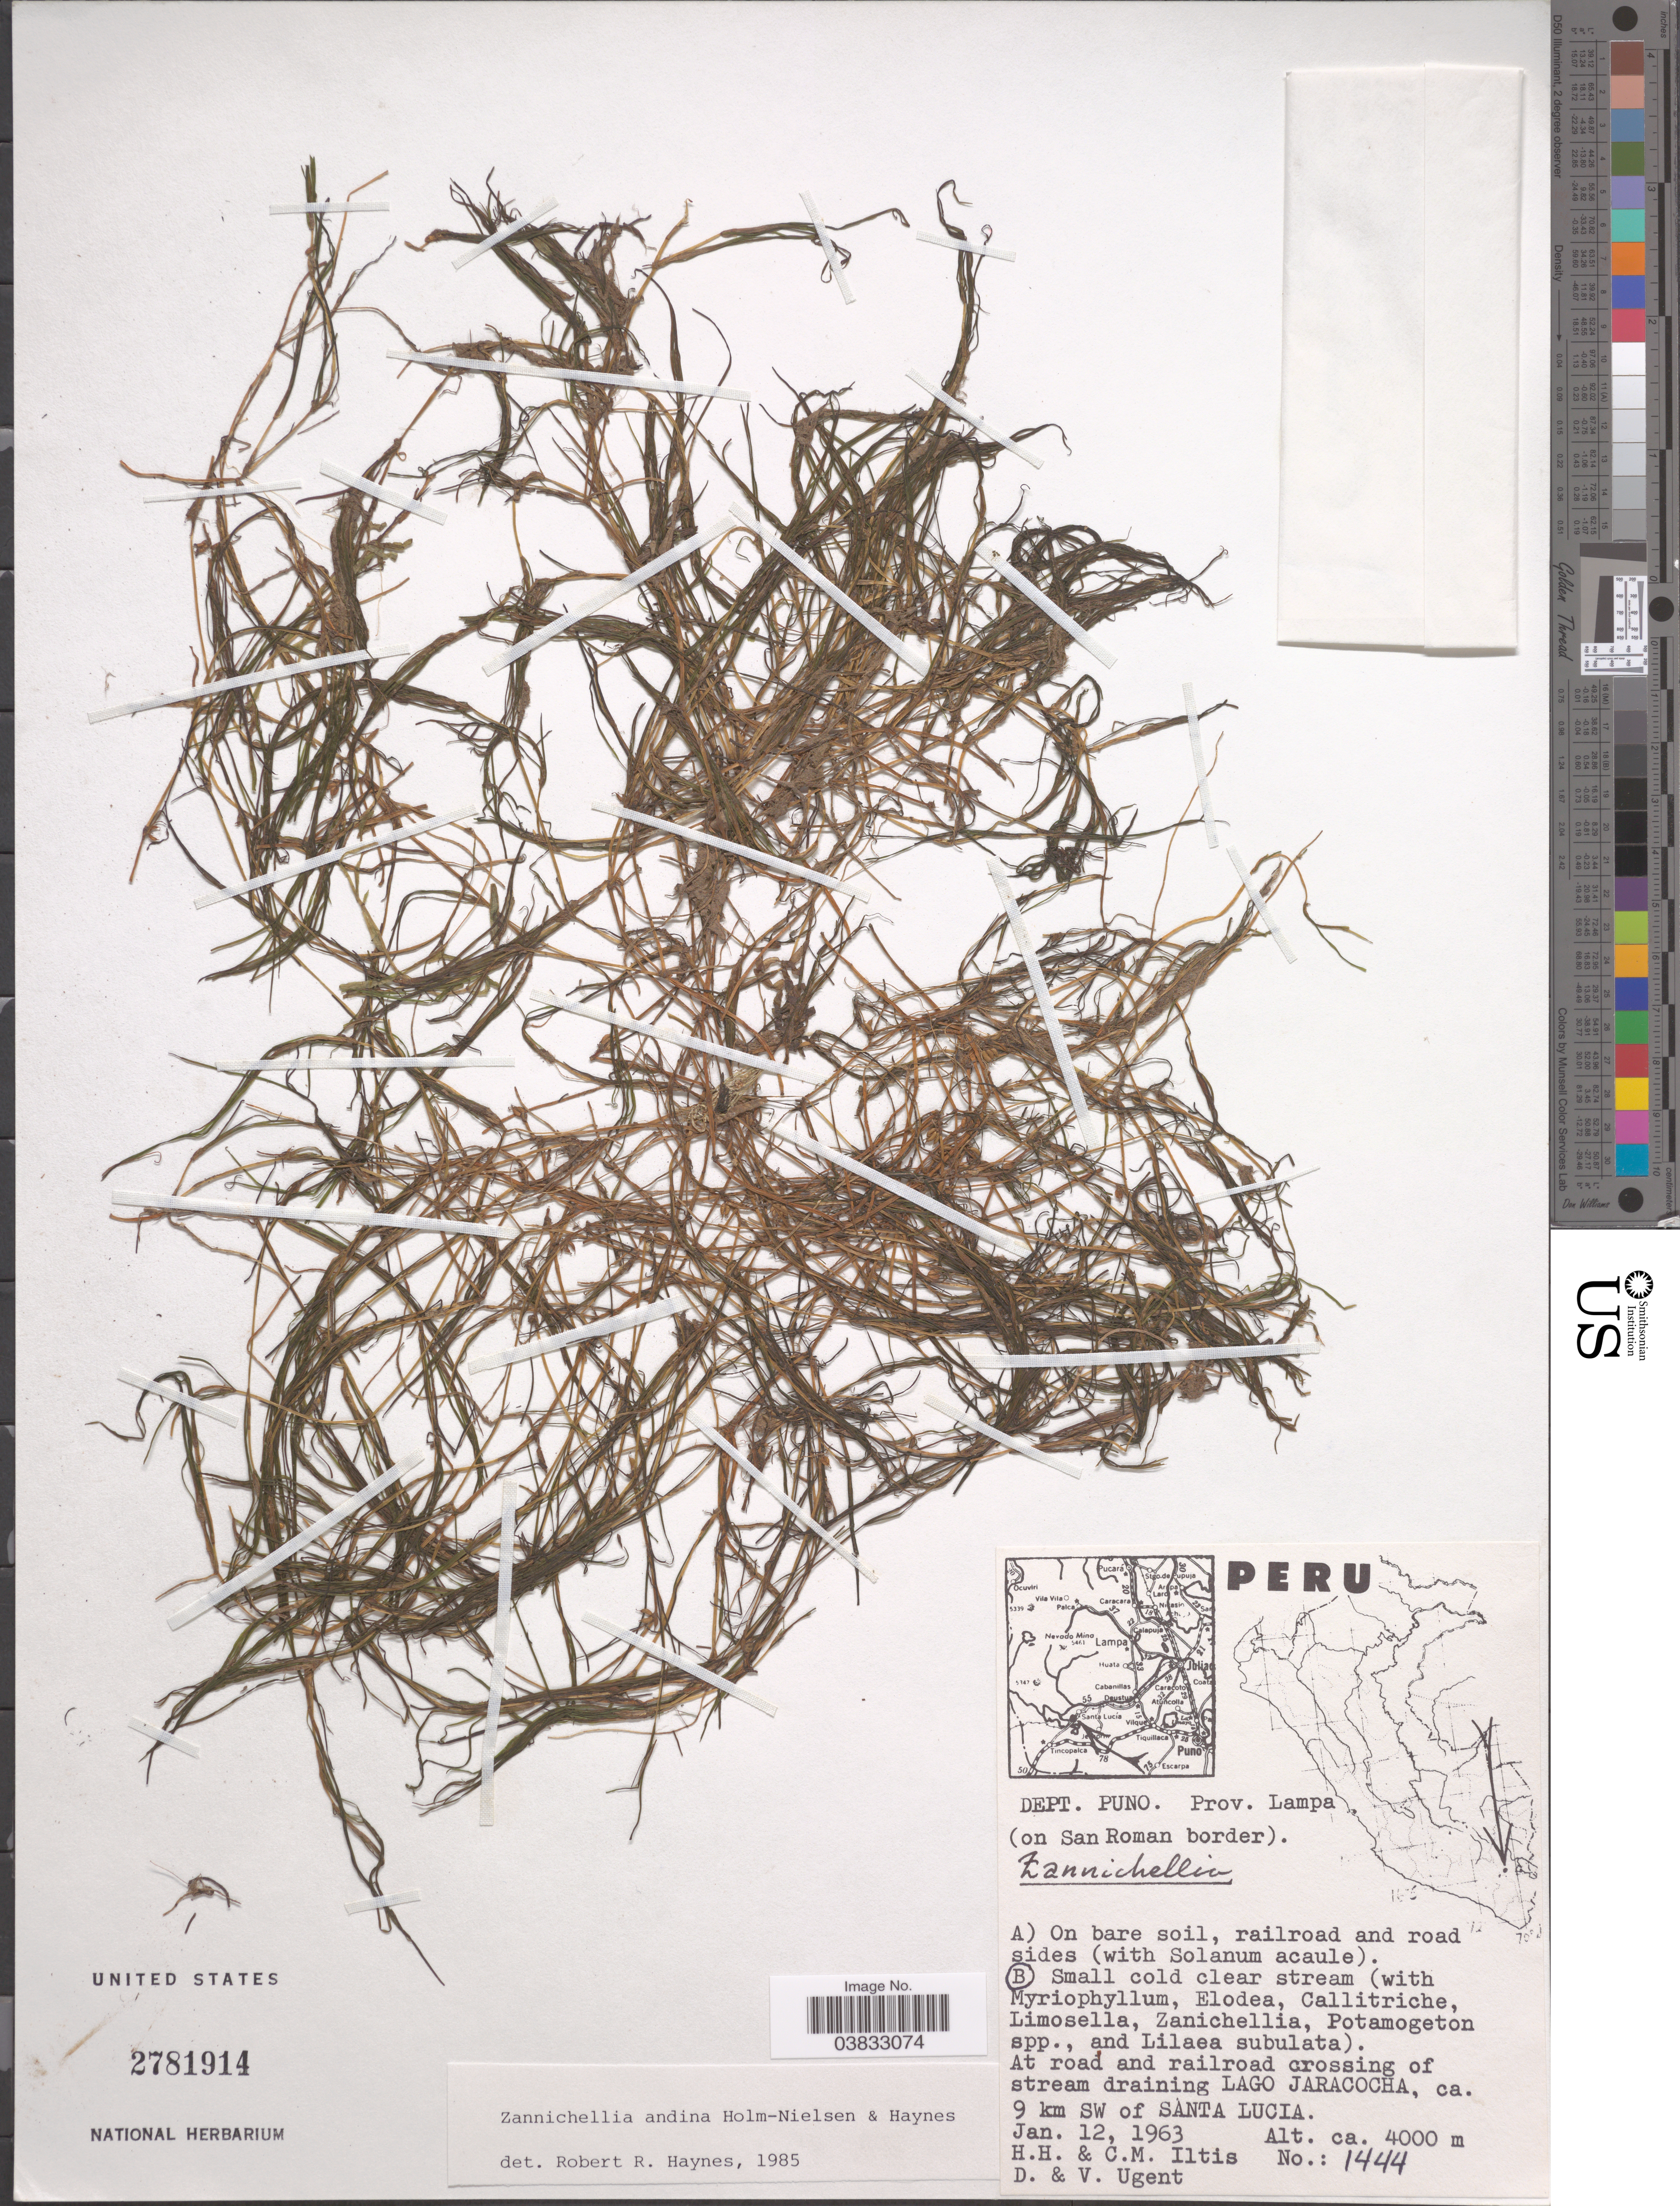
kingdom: Plantae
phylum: Tracheophyta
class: Liliopsida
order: Alismatales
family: Potamogetonaceae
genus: Zannichellia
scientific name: Zannichellia andina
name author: Holm-Niels. & R.R. Haynes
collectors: H. H. Iltis, C. M Iltis, D. Ugent & V. Ugent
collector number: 1444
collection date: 1963-01-12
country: Peru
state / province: Puno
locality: Dept. Puno. Prov. Lampa. (on San Roman border). At road and railroad crossing of stream draining Lago Jaracocha, ca. 9 km SW of Santa Lucia.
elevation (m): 4000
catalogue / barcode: US 2781914